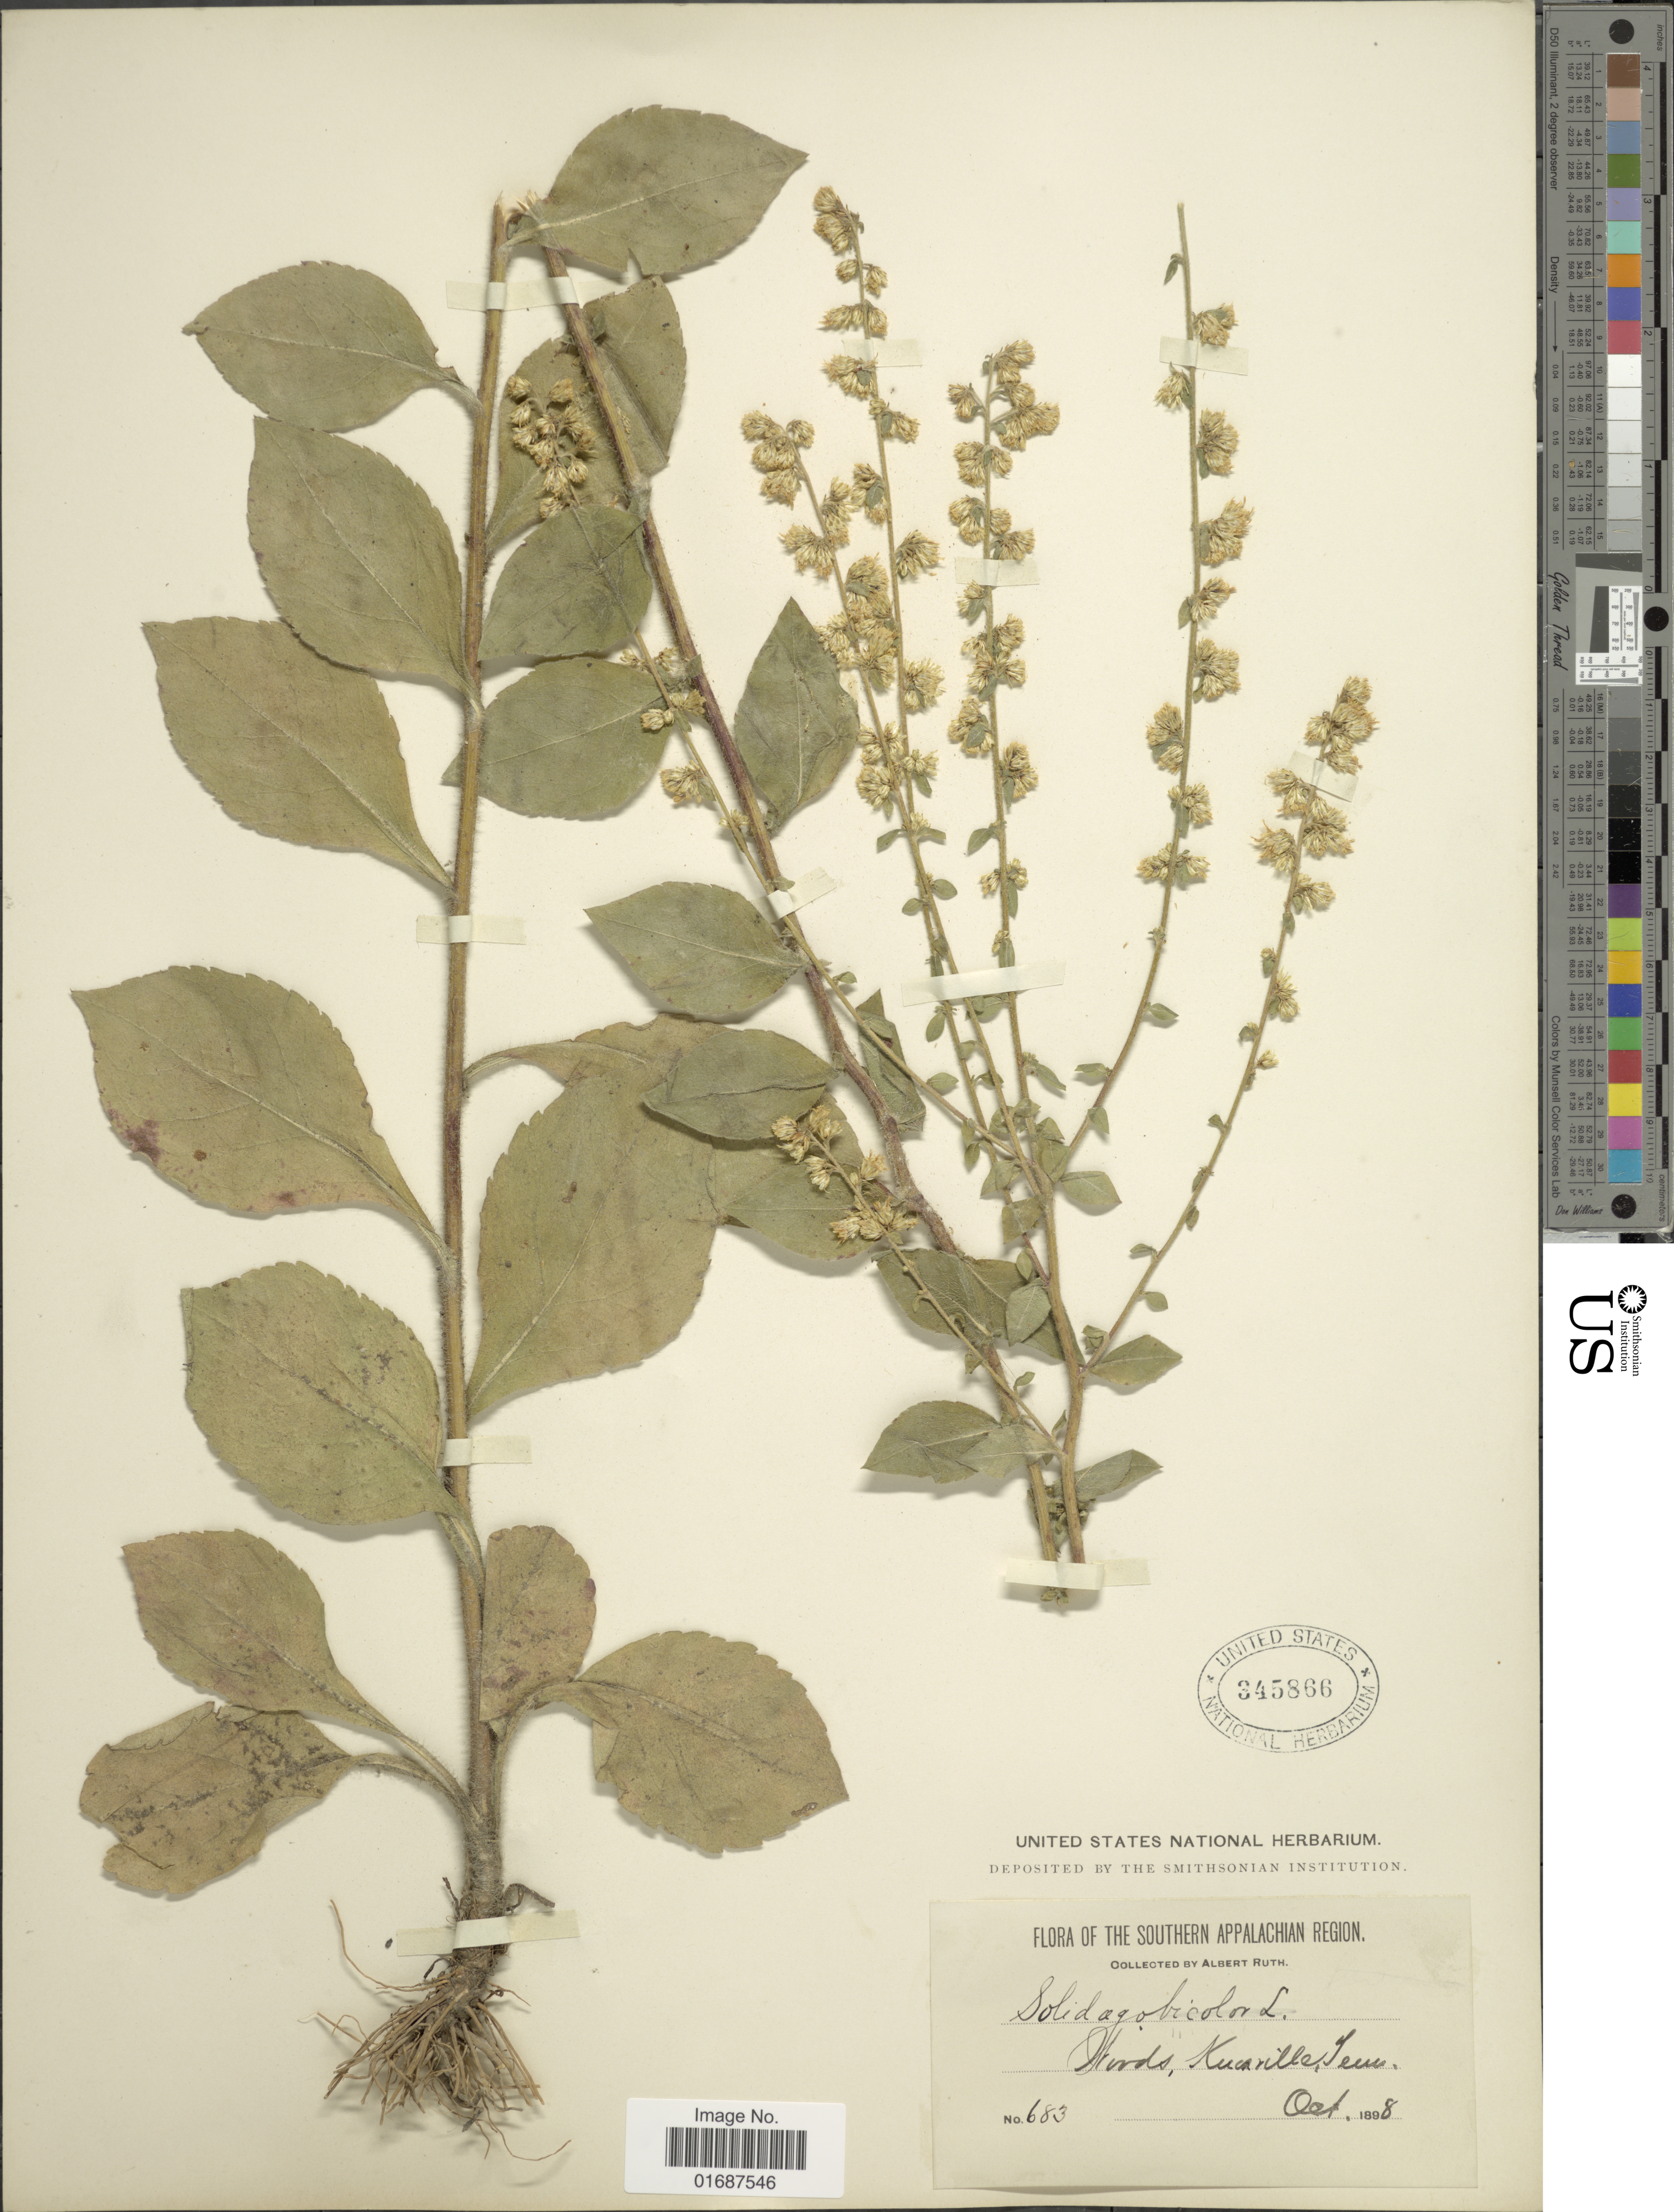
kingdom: Plantae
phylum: Tracheophyta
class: Magnoliopsida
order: Asterales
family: Asteraceae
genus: Solidago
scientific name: Solidago hispida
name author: Muhl. ex Willd.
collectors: A. Ruth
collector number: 683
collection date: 1898-10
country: United States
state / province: Tennessee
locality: Southern Appalachian Region. Knoxville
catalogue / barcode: US 345866